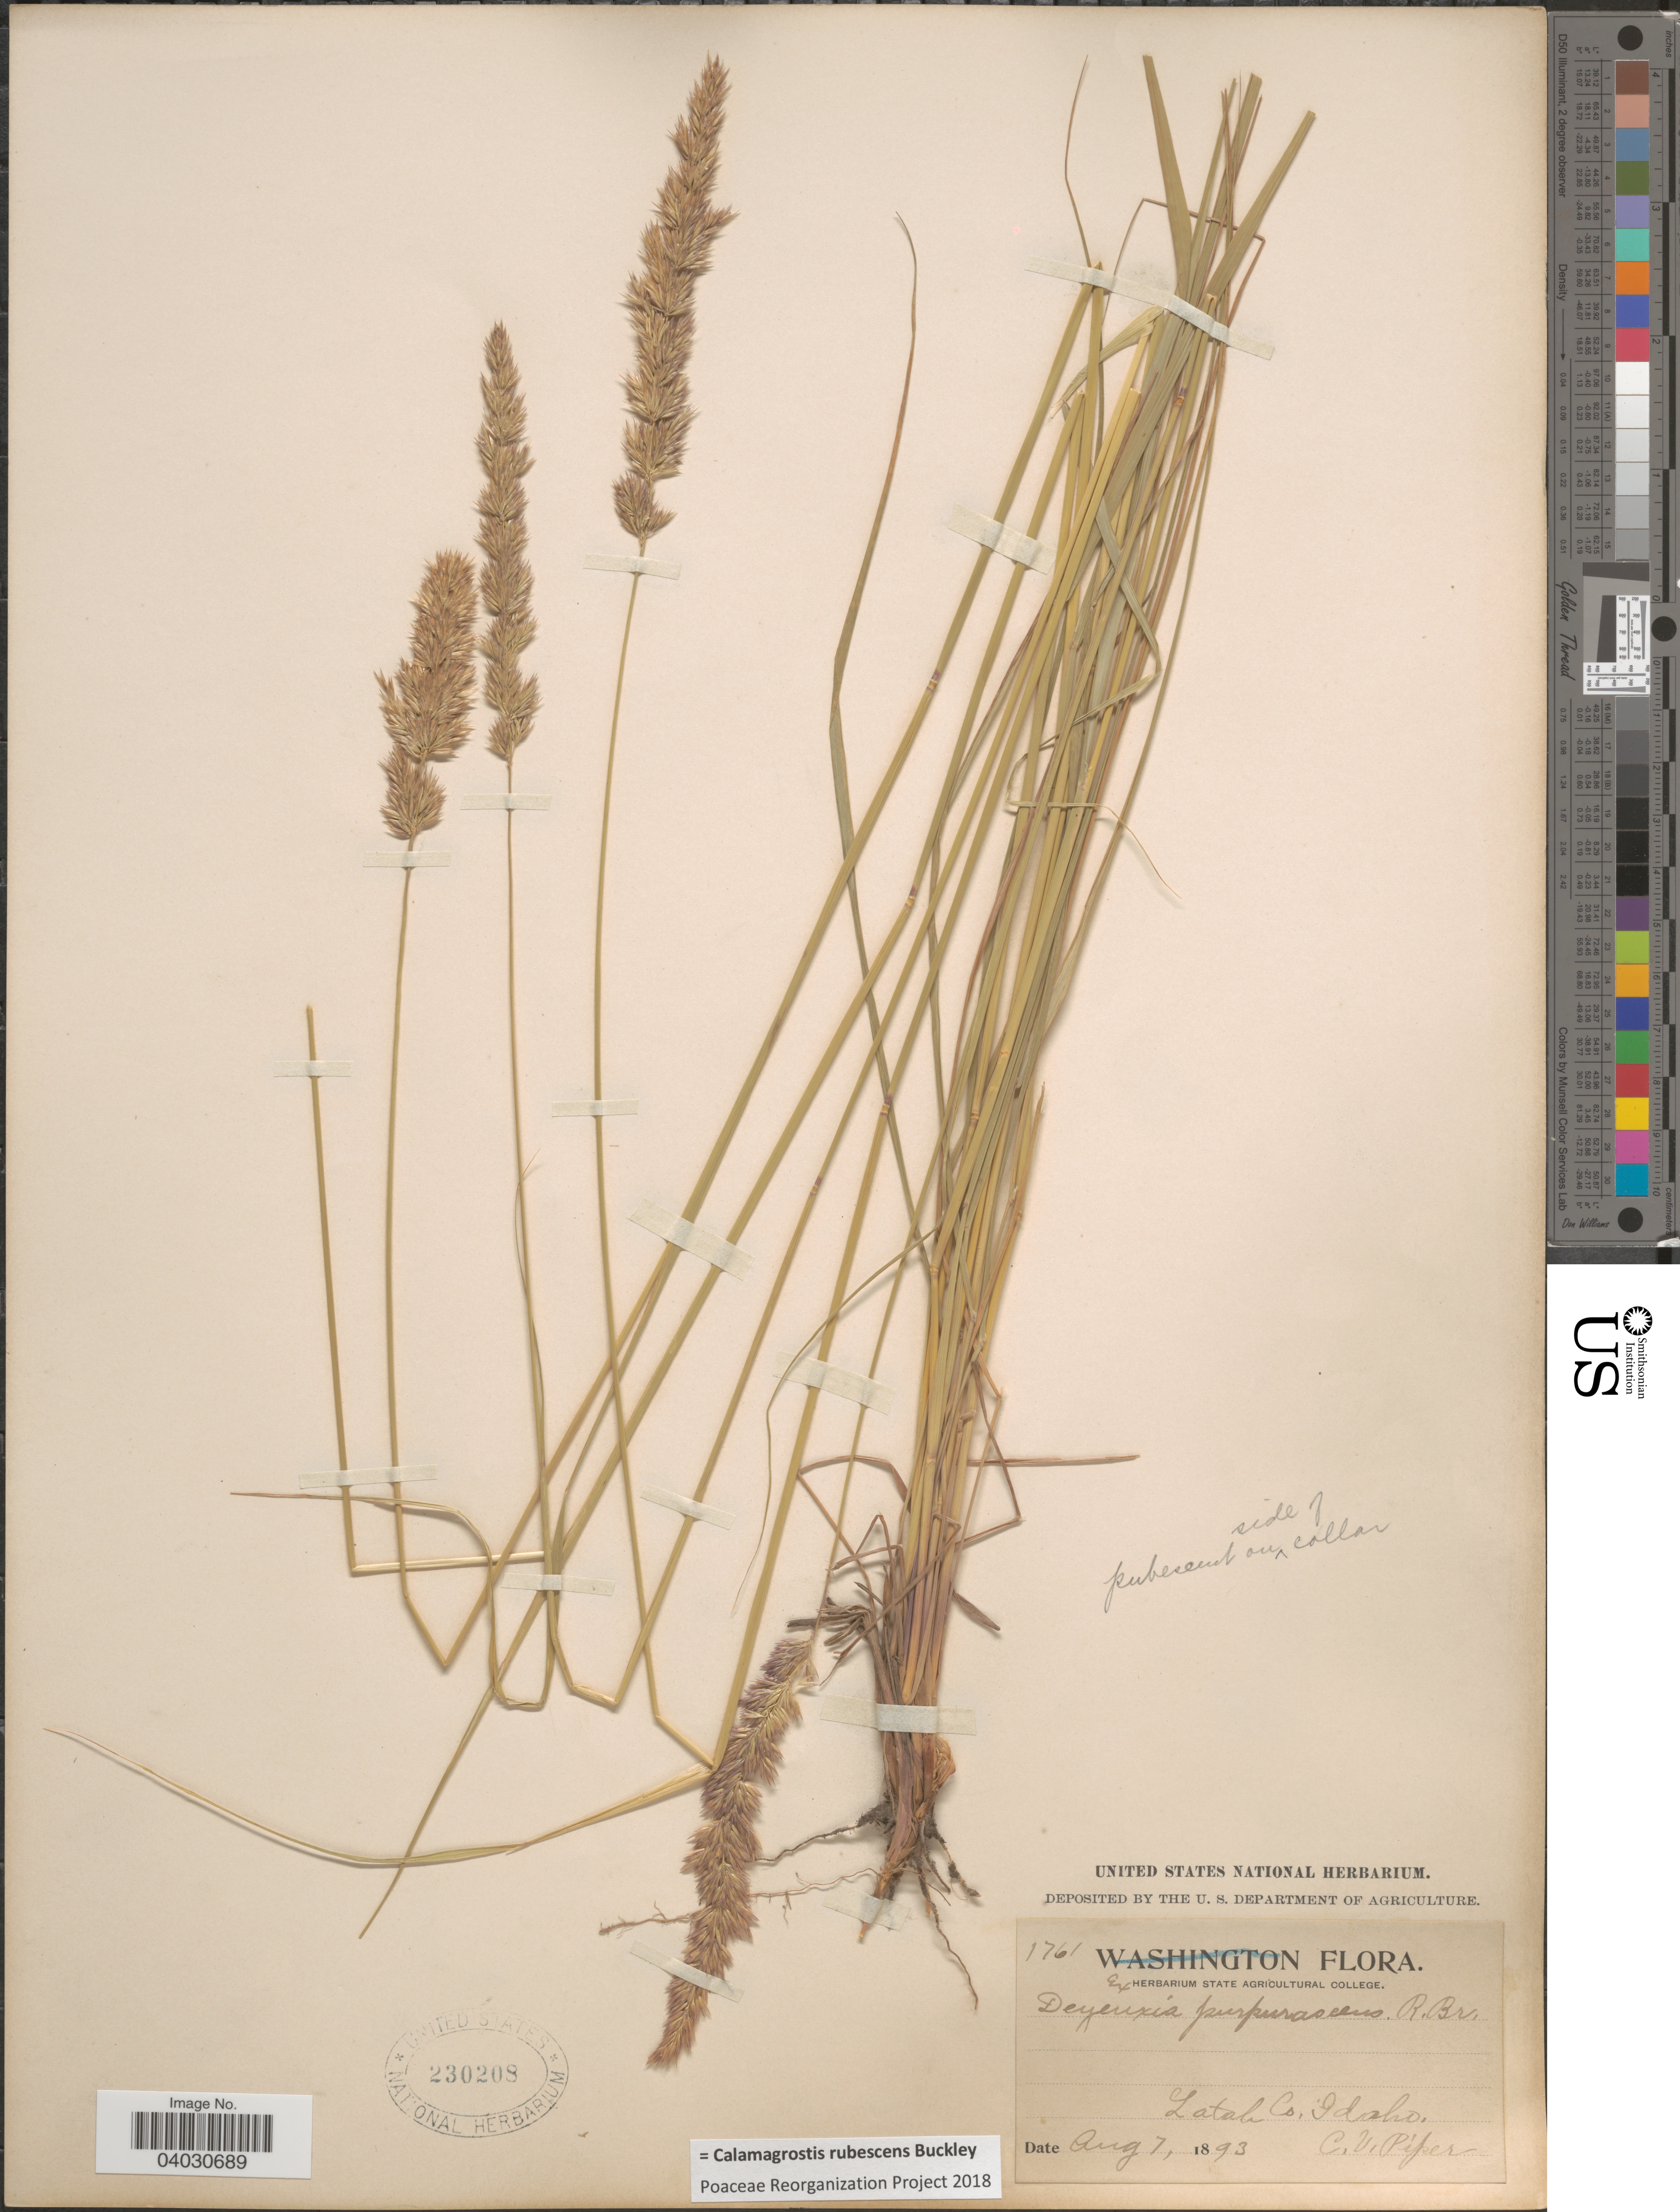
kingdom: Plantae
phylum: Tracheophyta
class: Liliopsida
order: Poales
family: Poaceae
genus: Calamagrostis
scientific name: Calamagrostis rubescens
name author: Buckley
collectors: C. V. Piper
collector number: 1761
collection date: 1893-08-07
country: United States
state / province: Idaho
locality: Latah Co.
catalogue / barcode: US 230208